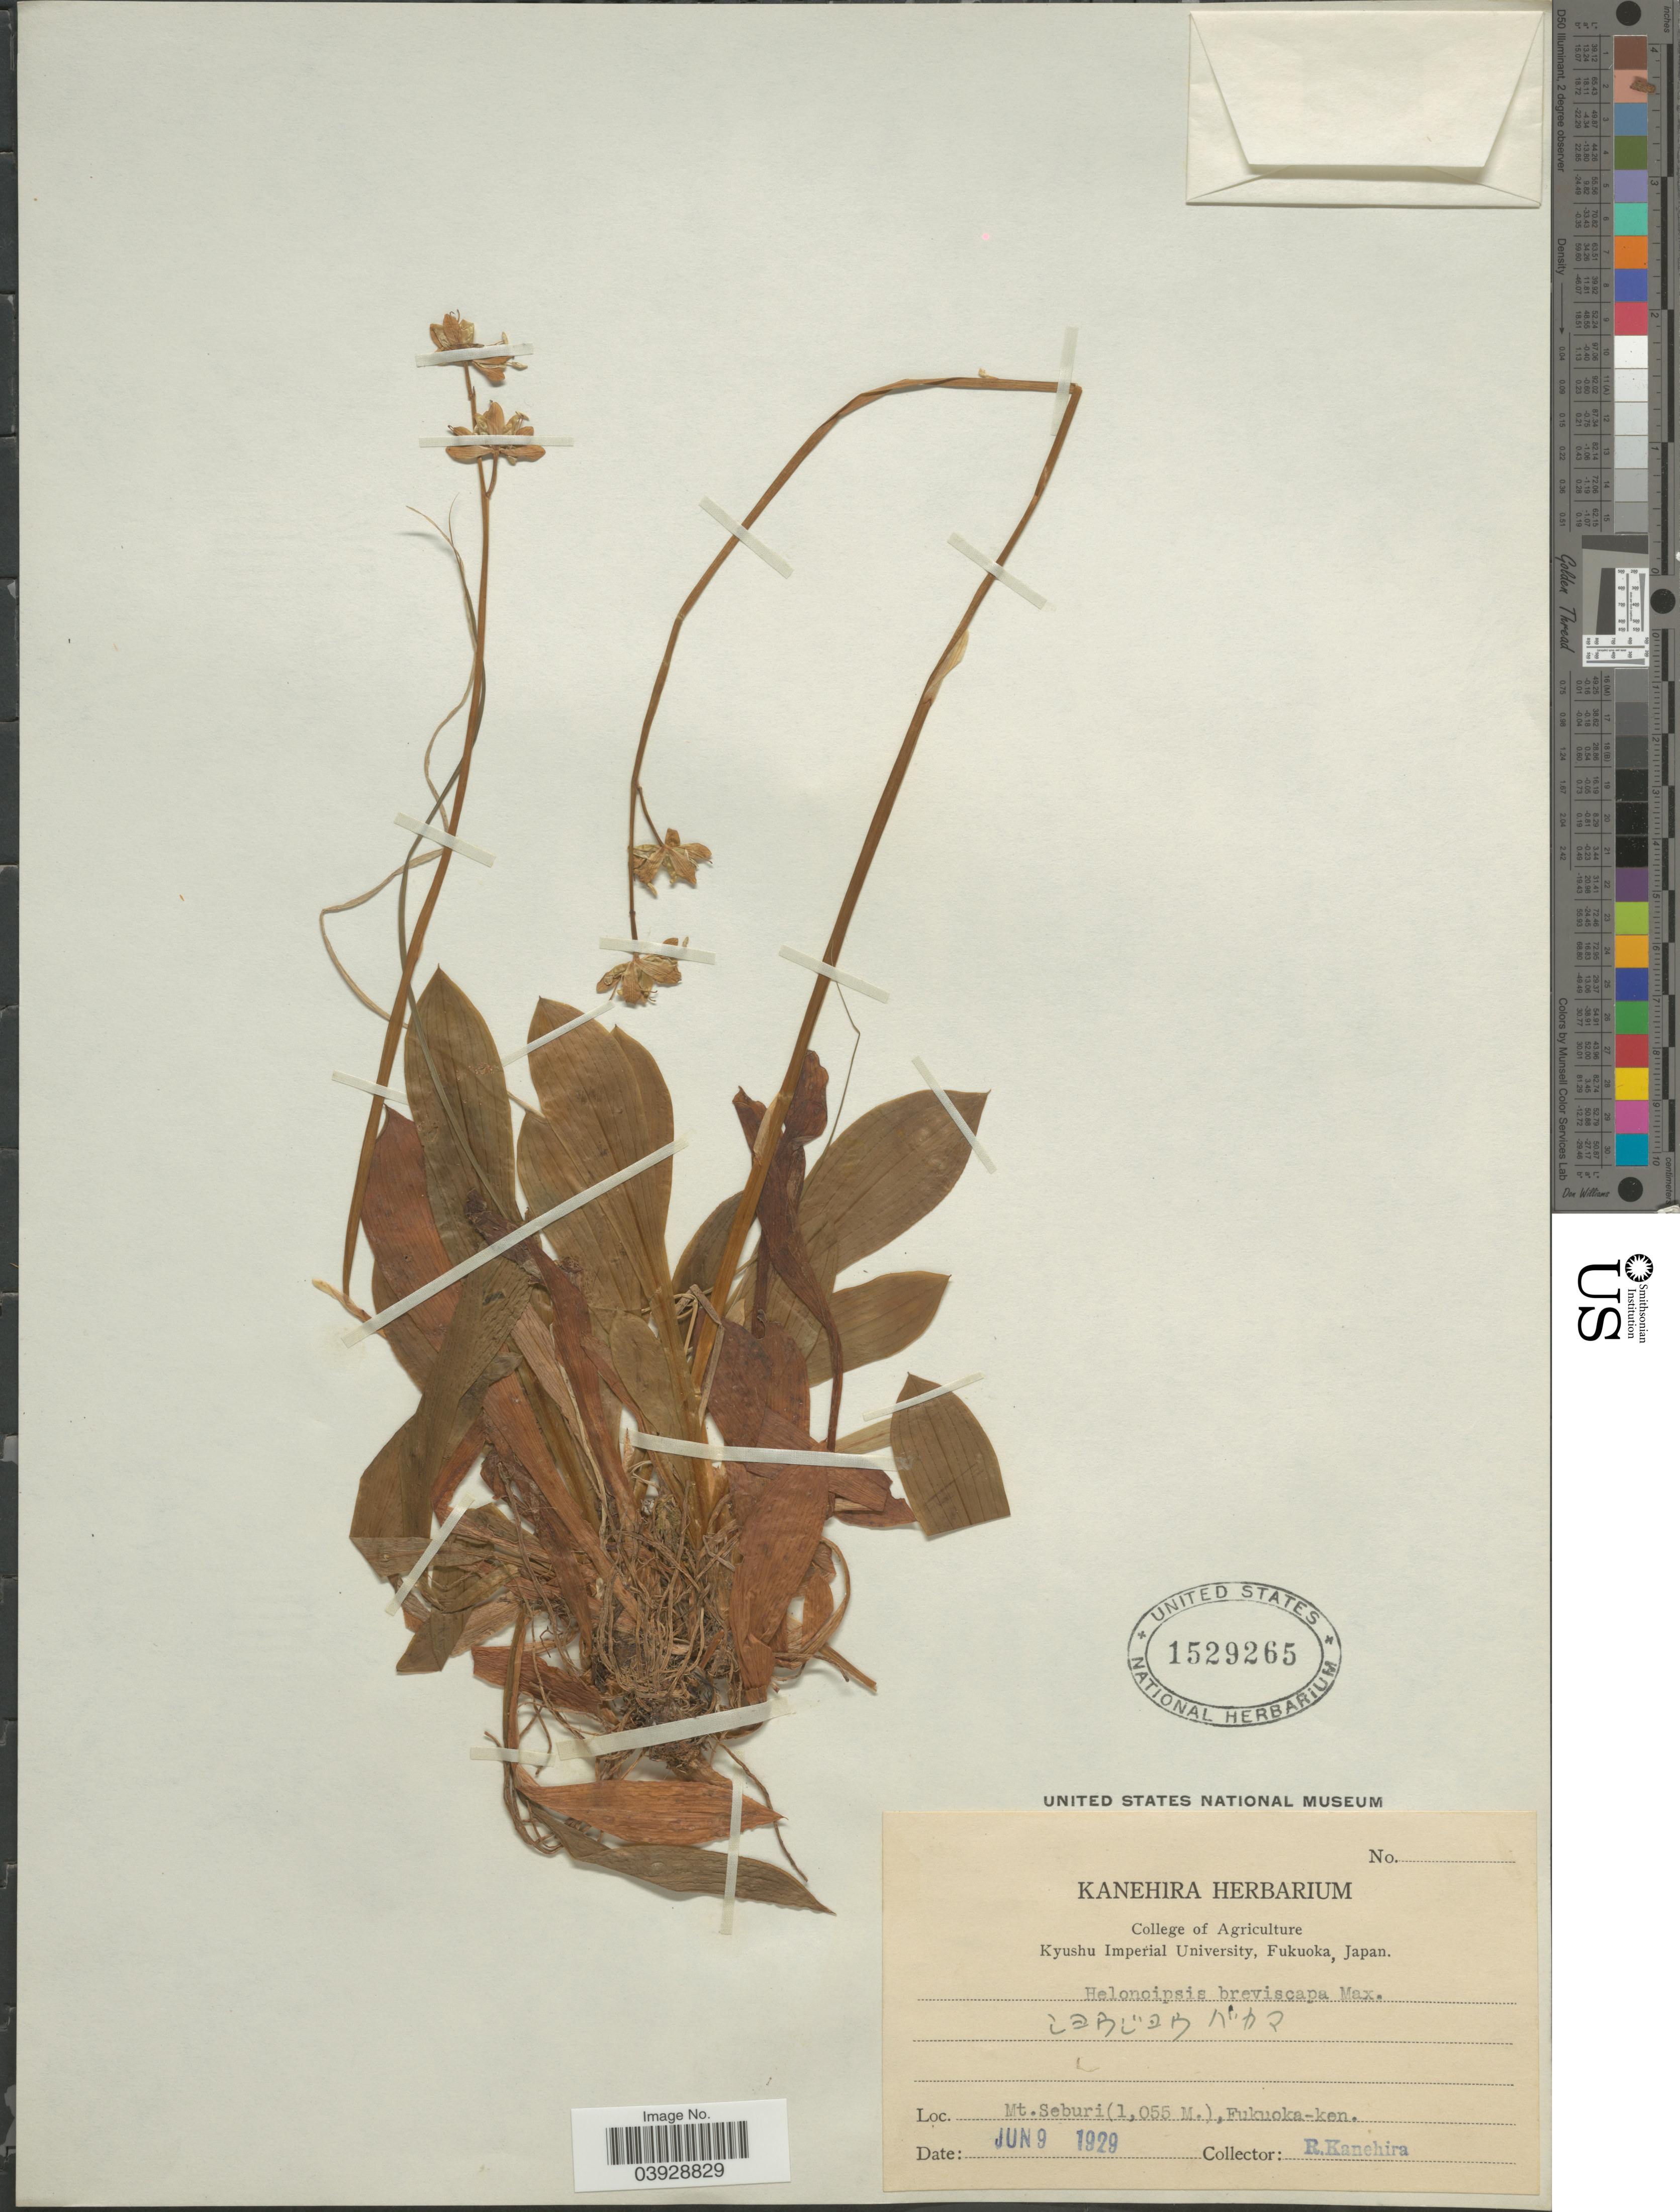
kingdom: Plantae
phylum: Tracheophyta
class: Liliopsida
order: Liliales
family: Melanthiaceae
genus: Heloniopsis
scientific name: Heloniopsis orientalis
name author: (Thunb.) C. Tanaka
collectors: R. Kanehira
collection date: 1929-06-09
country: Japan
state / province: Hukuoka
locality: Mt.Seburi, Fukuoka-ken.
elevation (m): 1055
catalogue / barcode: US 1529265